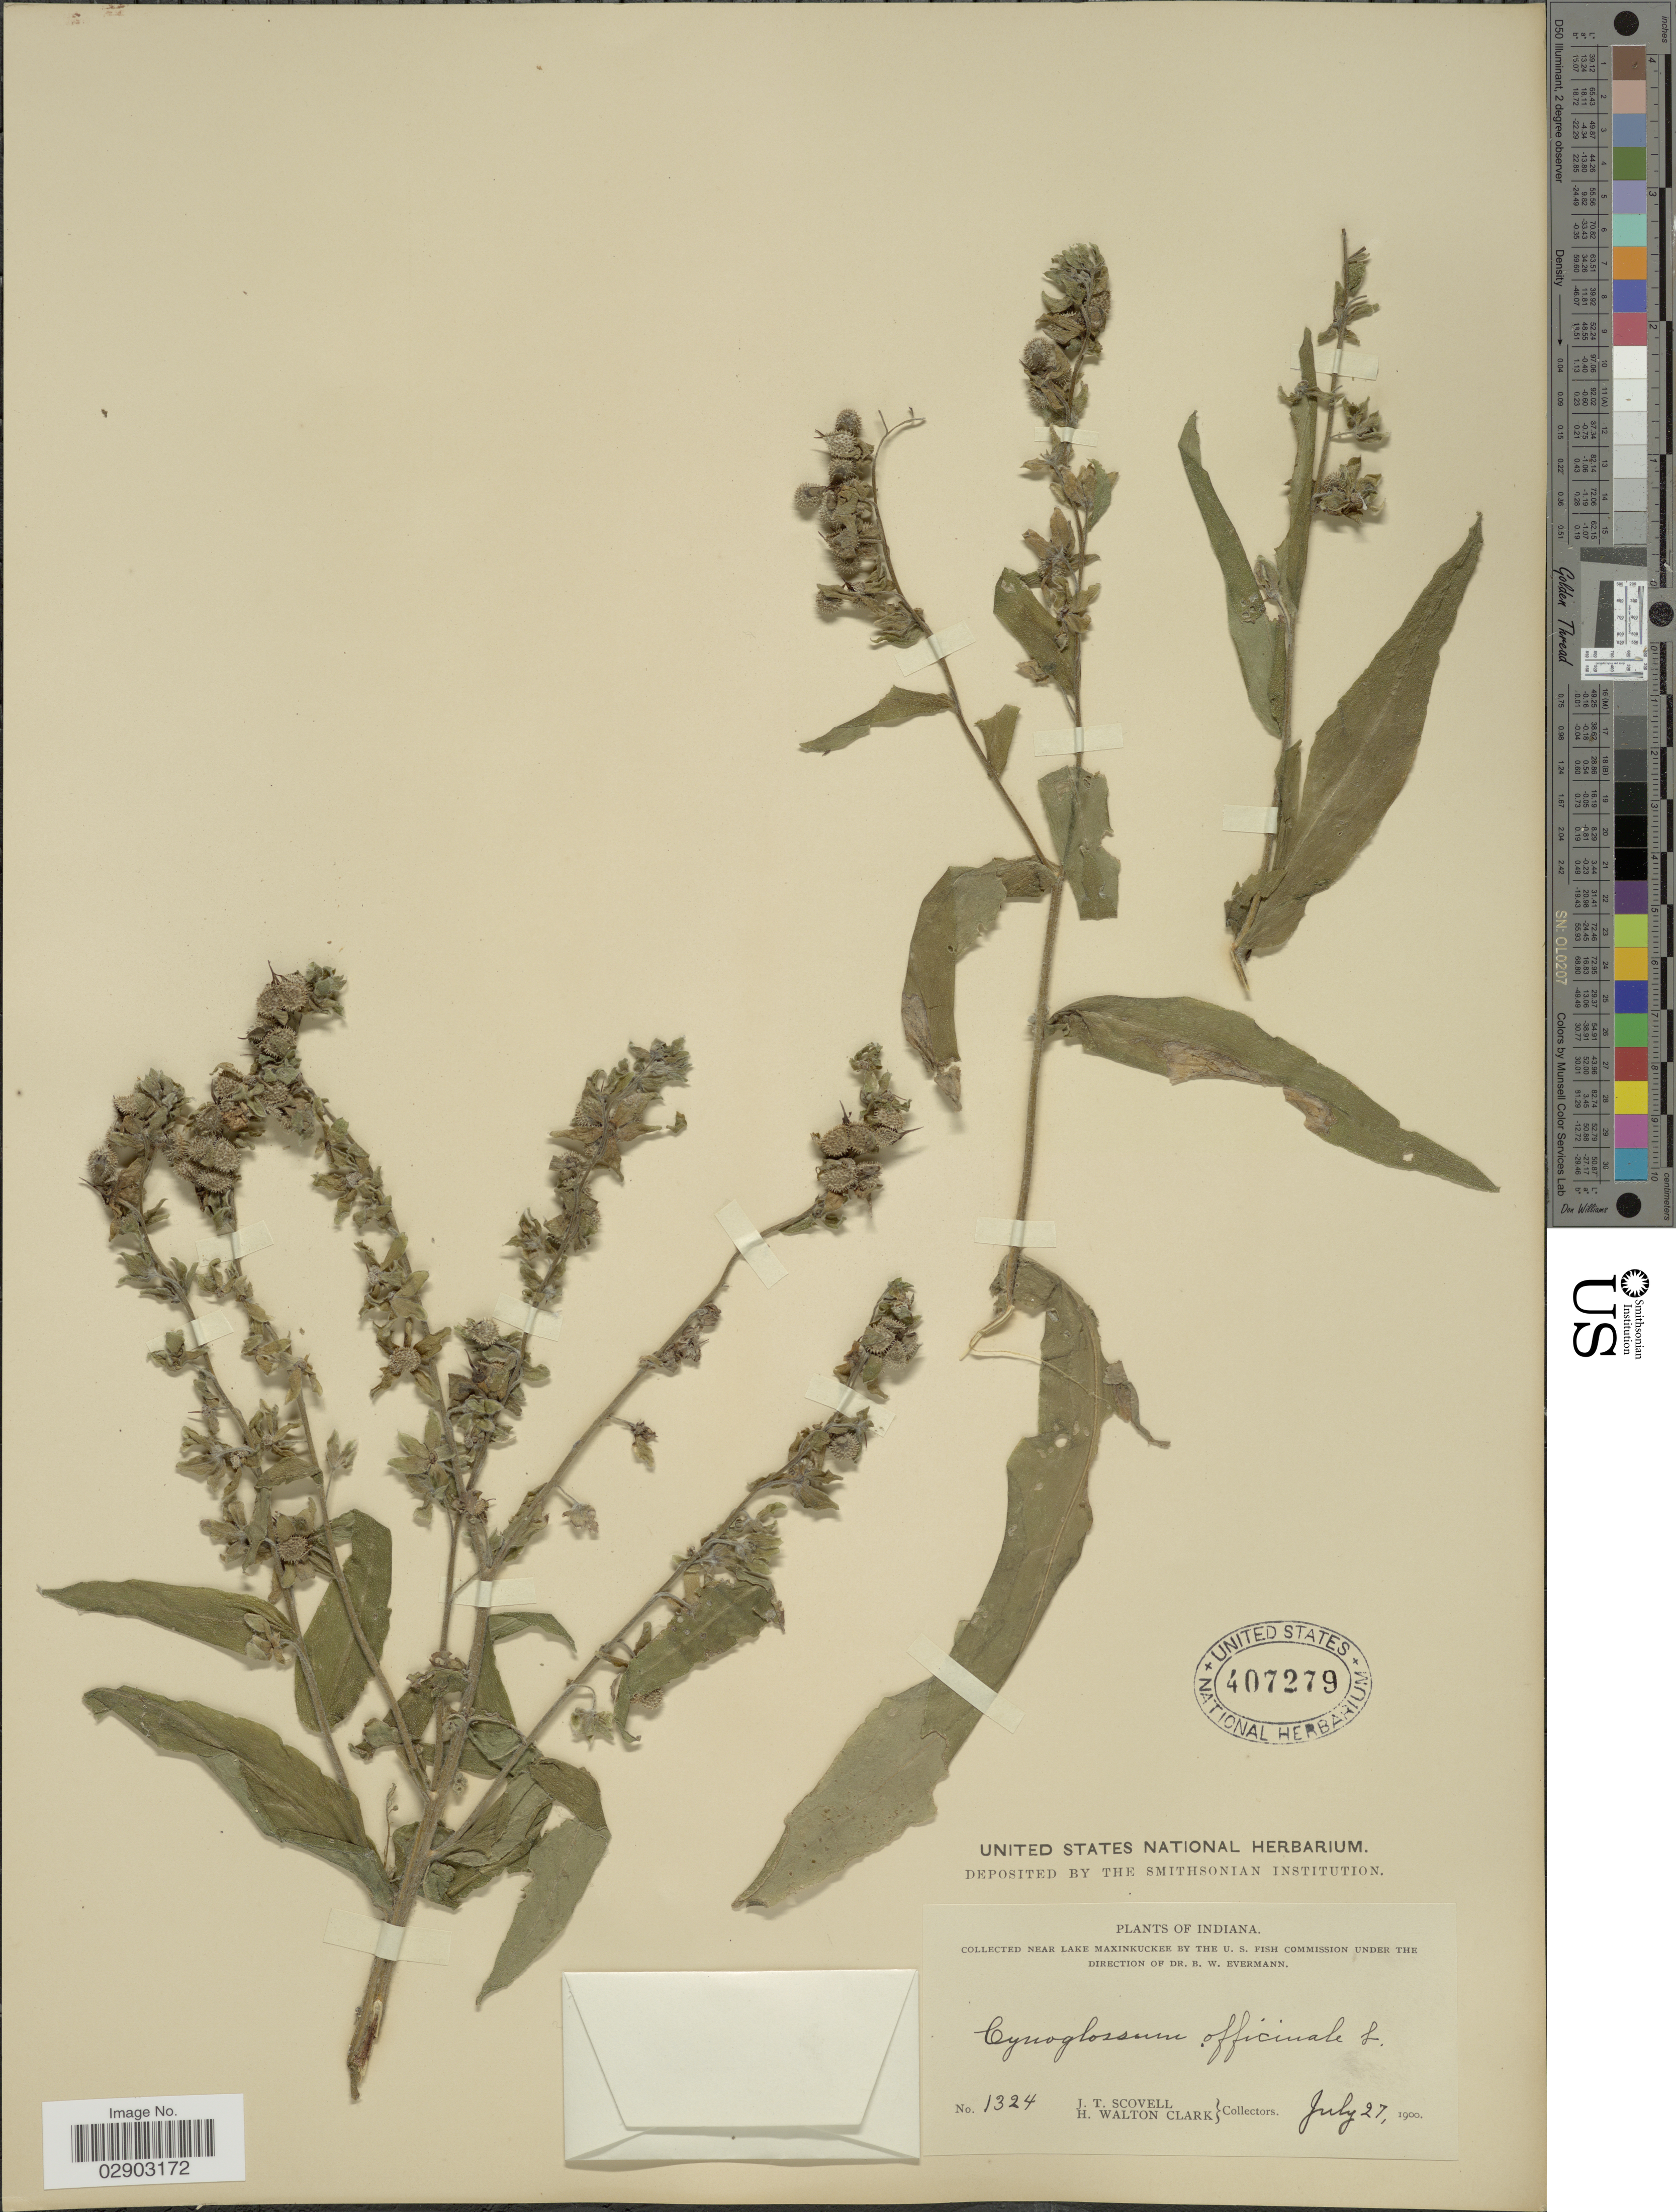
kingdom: Plantae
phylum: Tracheophyta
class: Magnoliopsida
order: Boraginales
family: Boraginaceae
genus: Cynoglossum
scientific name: Cynoglossum officinale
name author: L.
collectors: J. T. Scovell & H. W. Clark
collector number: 1324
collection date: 1900-07-27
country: United States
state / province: Indiana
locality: Near lake Maxinkuckee.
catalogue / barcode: US 407279